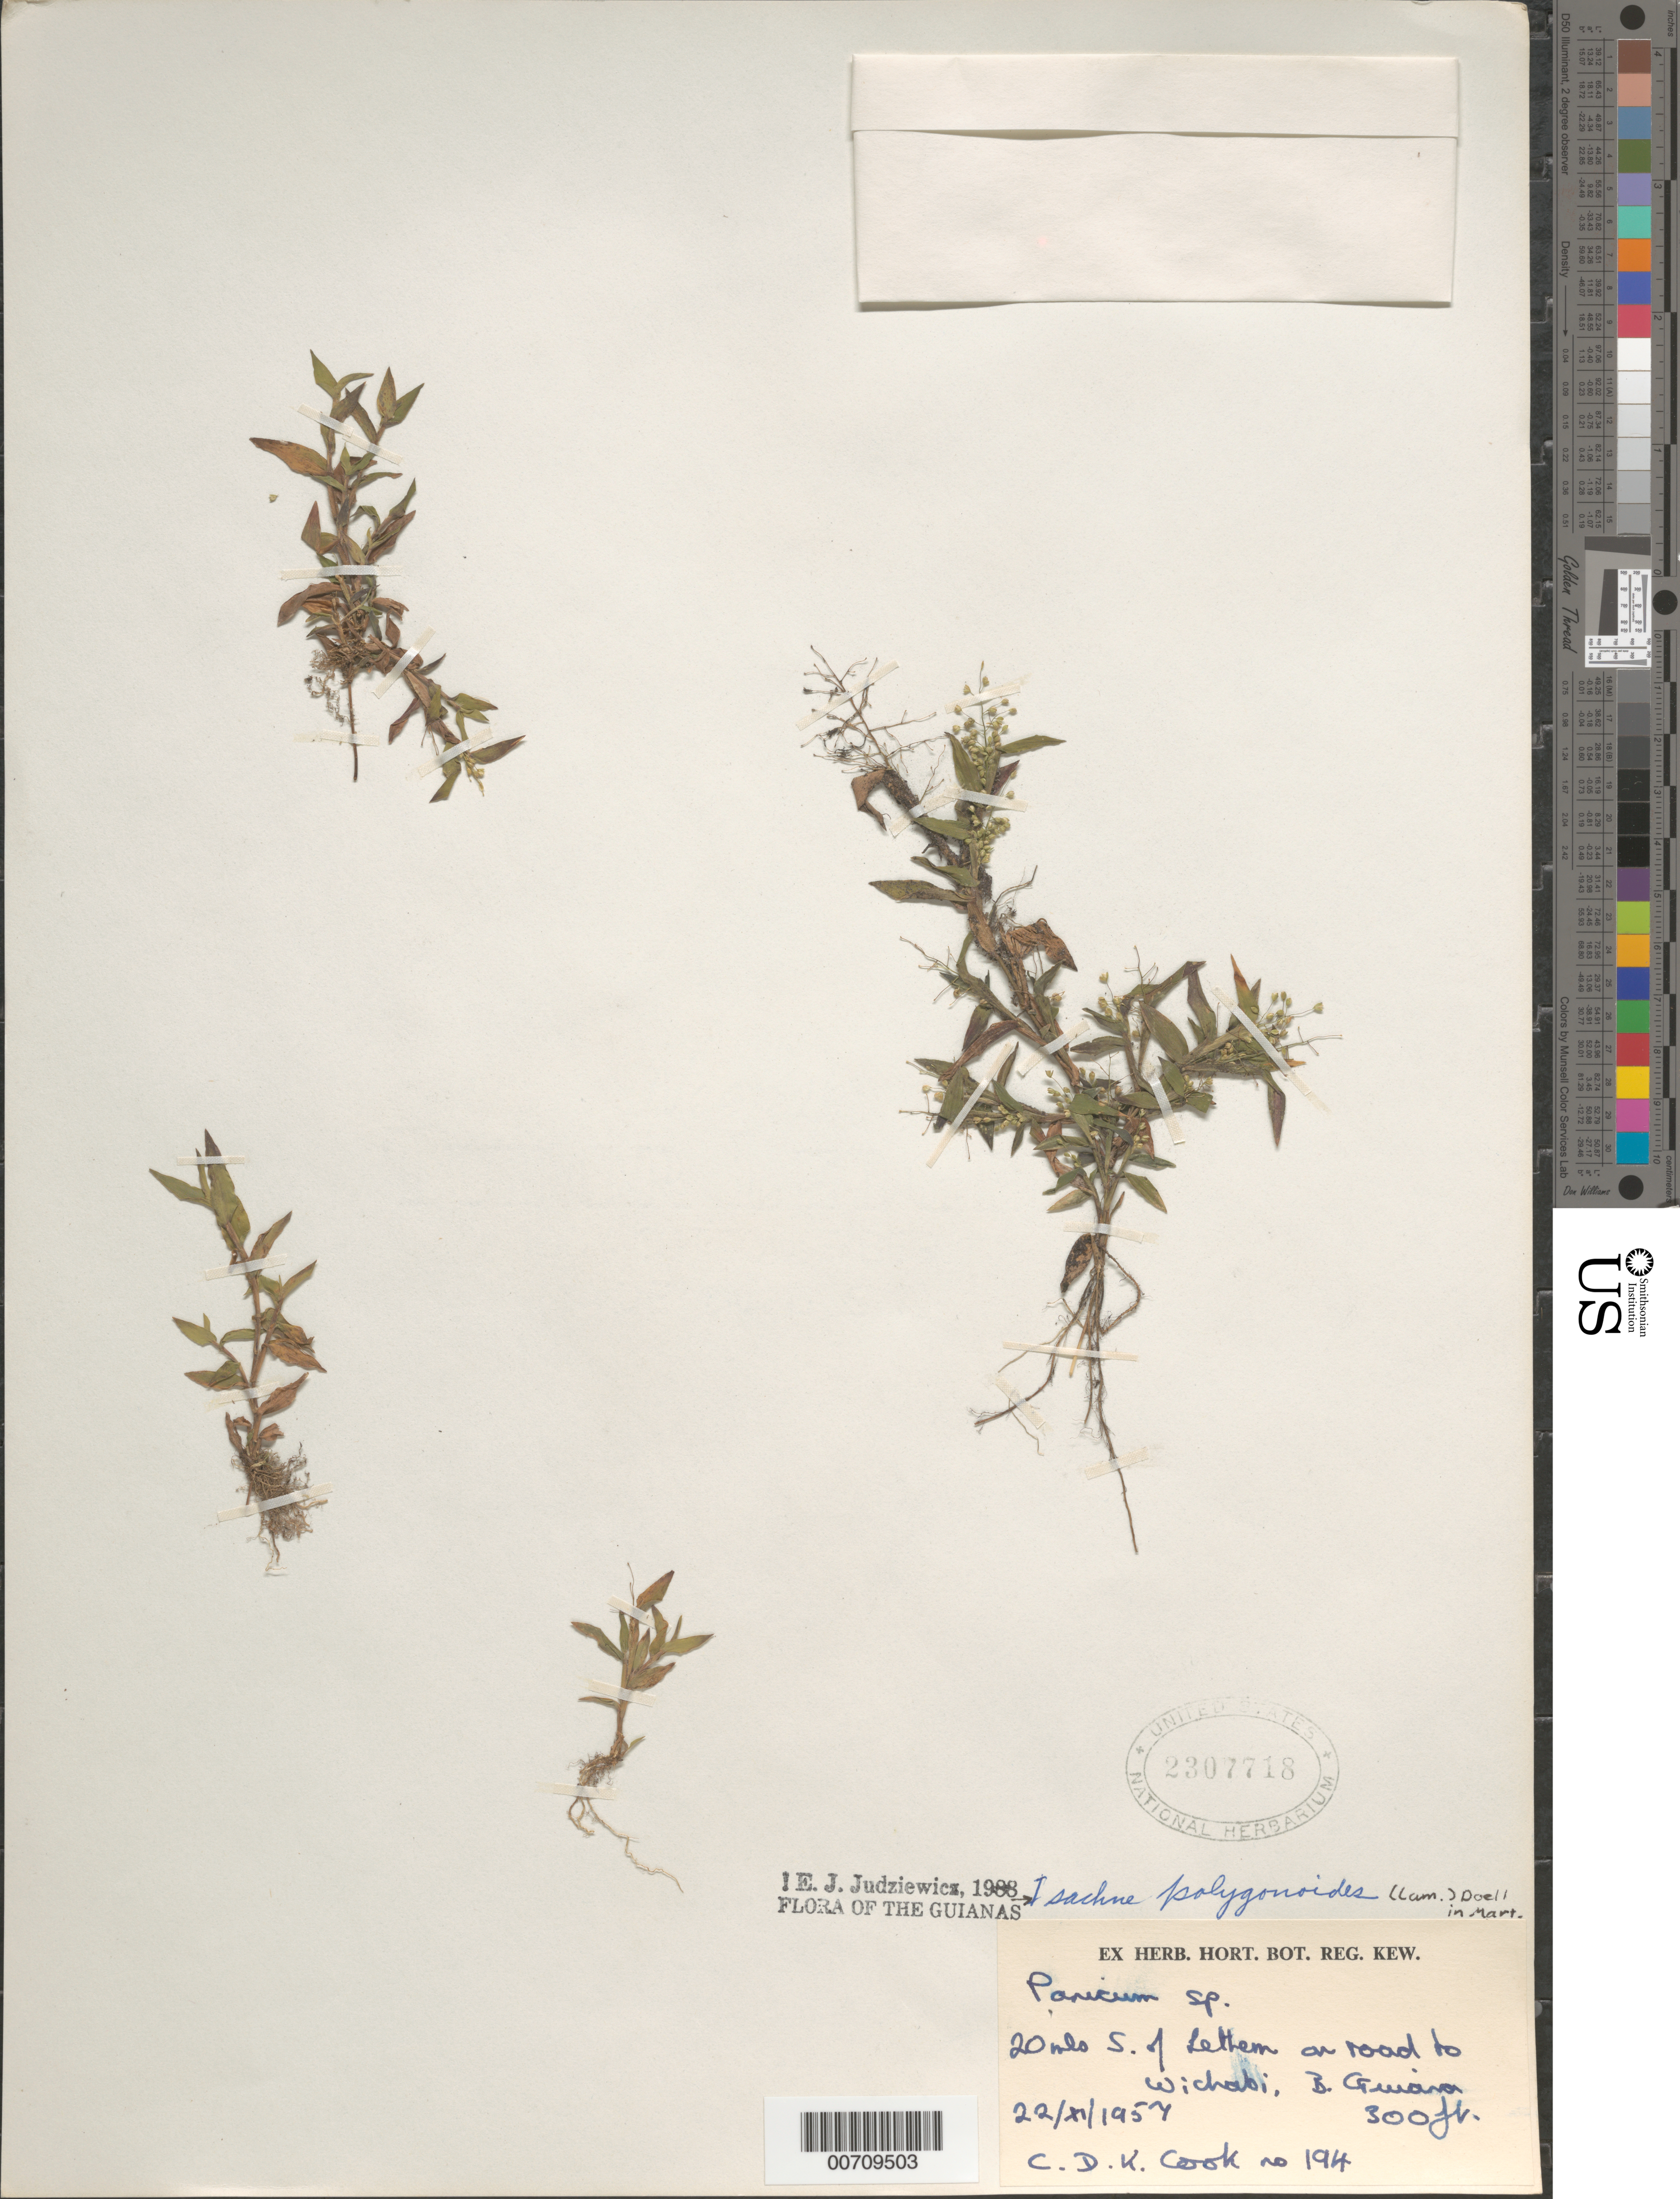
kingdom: Plantae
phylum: Tracheophyta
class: Liliopsida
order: Poales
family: Poaceae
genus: Isachne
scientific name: Isachne polygonoides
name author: (Lam.) Döll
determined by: Judziewicz, E. J.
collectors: C. D. K. Cook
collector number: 194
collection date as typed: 22-Nov-57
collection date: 1957-11-22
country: Guyana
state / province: U. Takutu-U. Essequibo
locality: Lethem, 20 mi. S of, on Wichabi Road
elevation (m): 91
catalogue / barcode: US 2307718